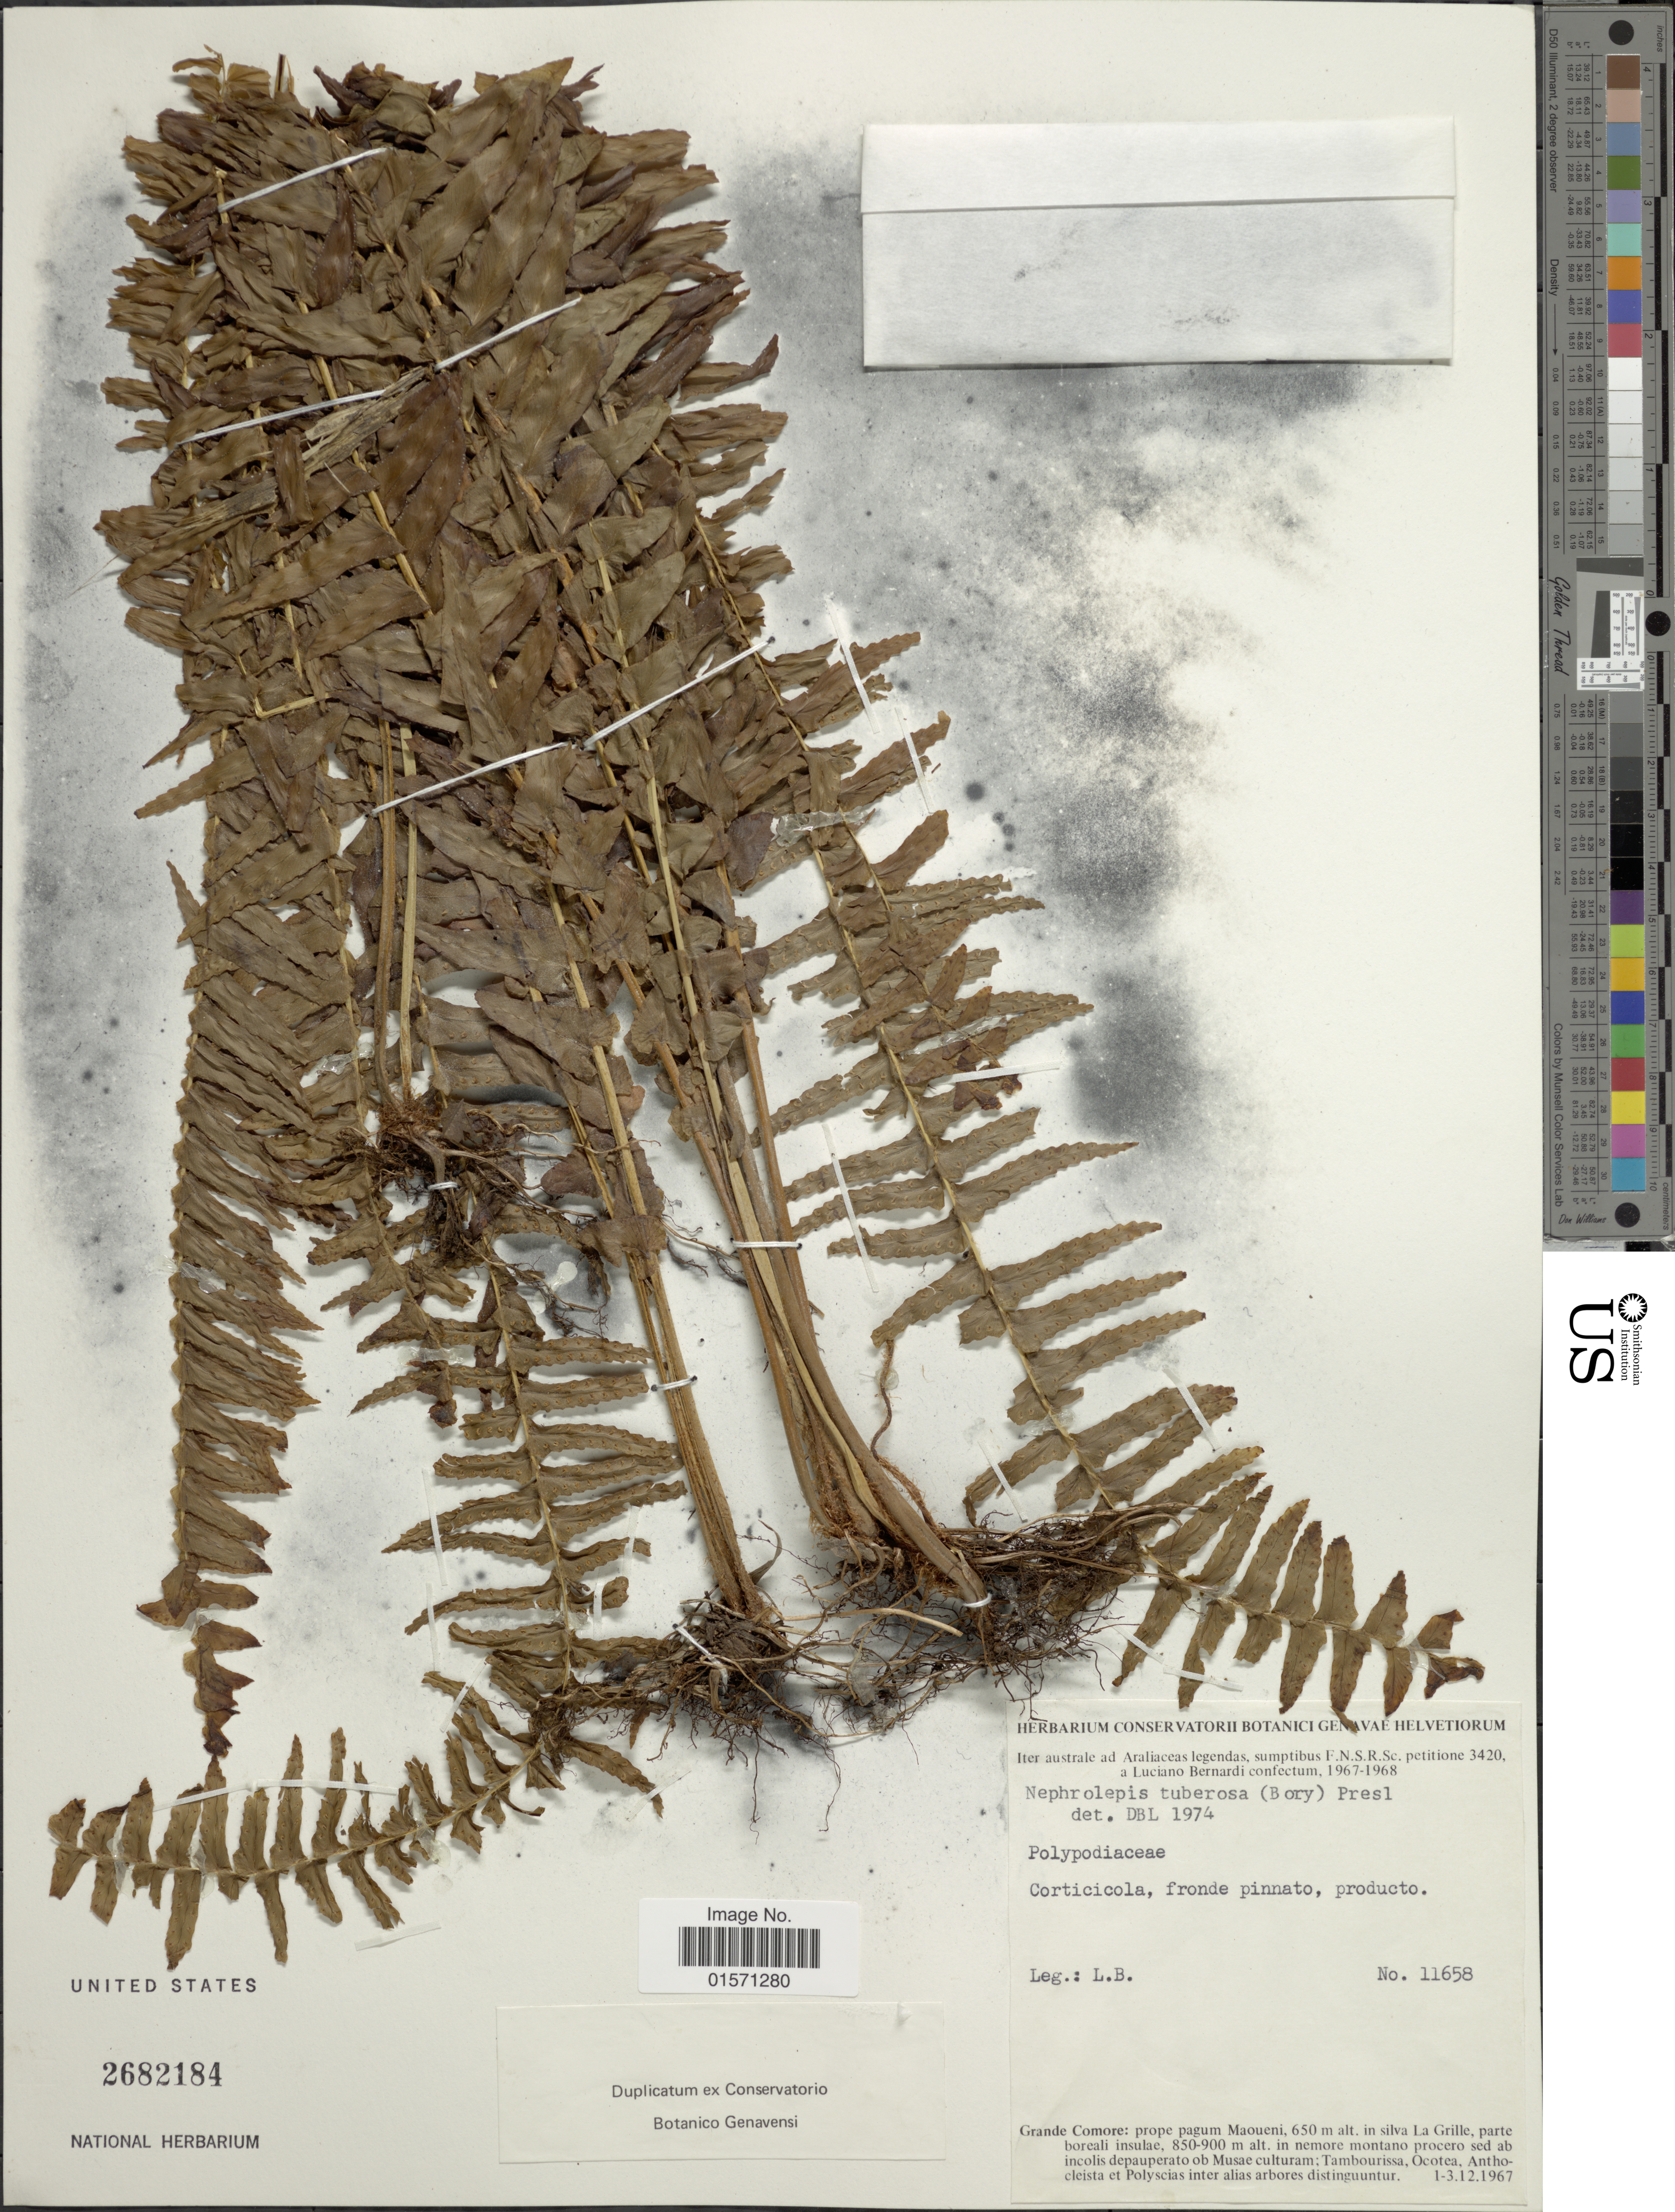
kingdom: Plantae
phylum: Tracheophyta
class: Polypodiopsida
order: Polypodiales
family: Nephrolepidaceae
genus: Nephrolepis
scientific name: Nephrolepis tuberosa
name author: (Willd.) C. Presl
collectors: L. Bernardi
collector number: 11658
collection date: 1967-12-01/1967-12-03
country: Comoros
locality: Grande Comore: prope pagum Maoueni. in silva La Grille, parte boreali insulae. in nemore montano procero sed ab incolis depauperato ob Musae culturam; Tambourissa, Ocotea, Anthocleista et Polyscias inter alias arbores distinguuntur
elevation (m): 650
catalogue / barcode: US 2682184